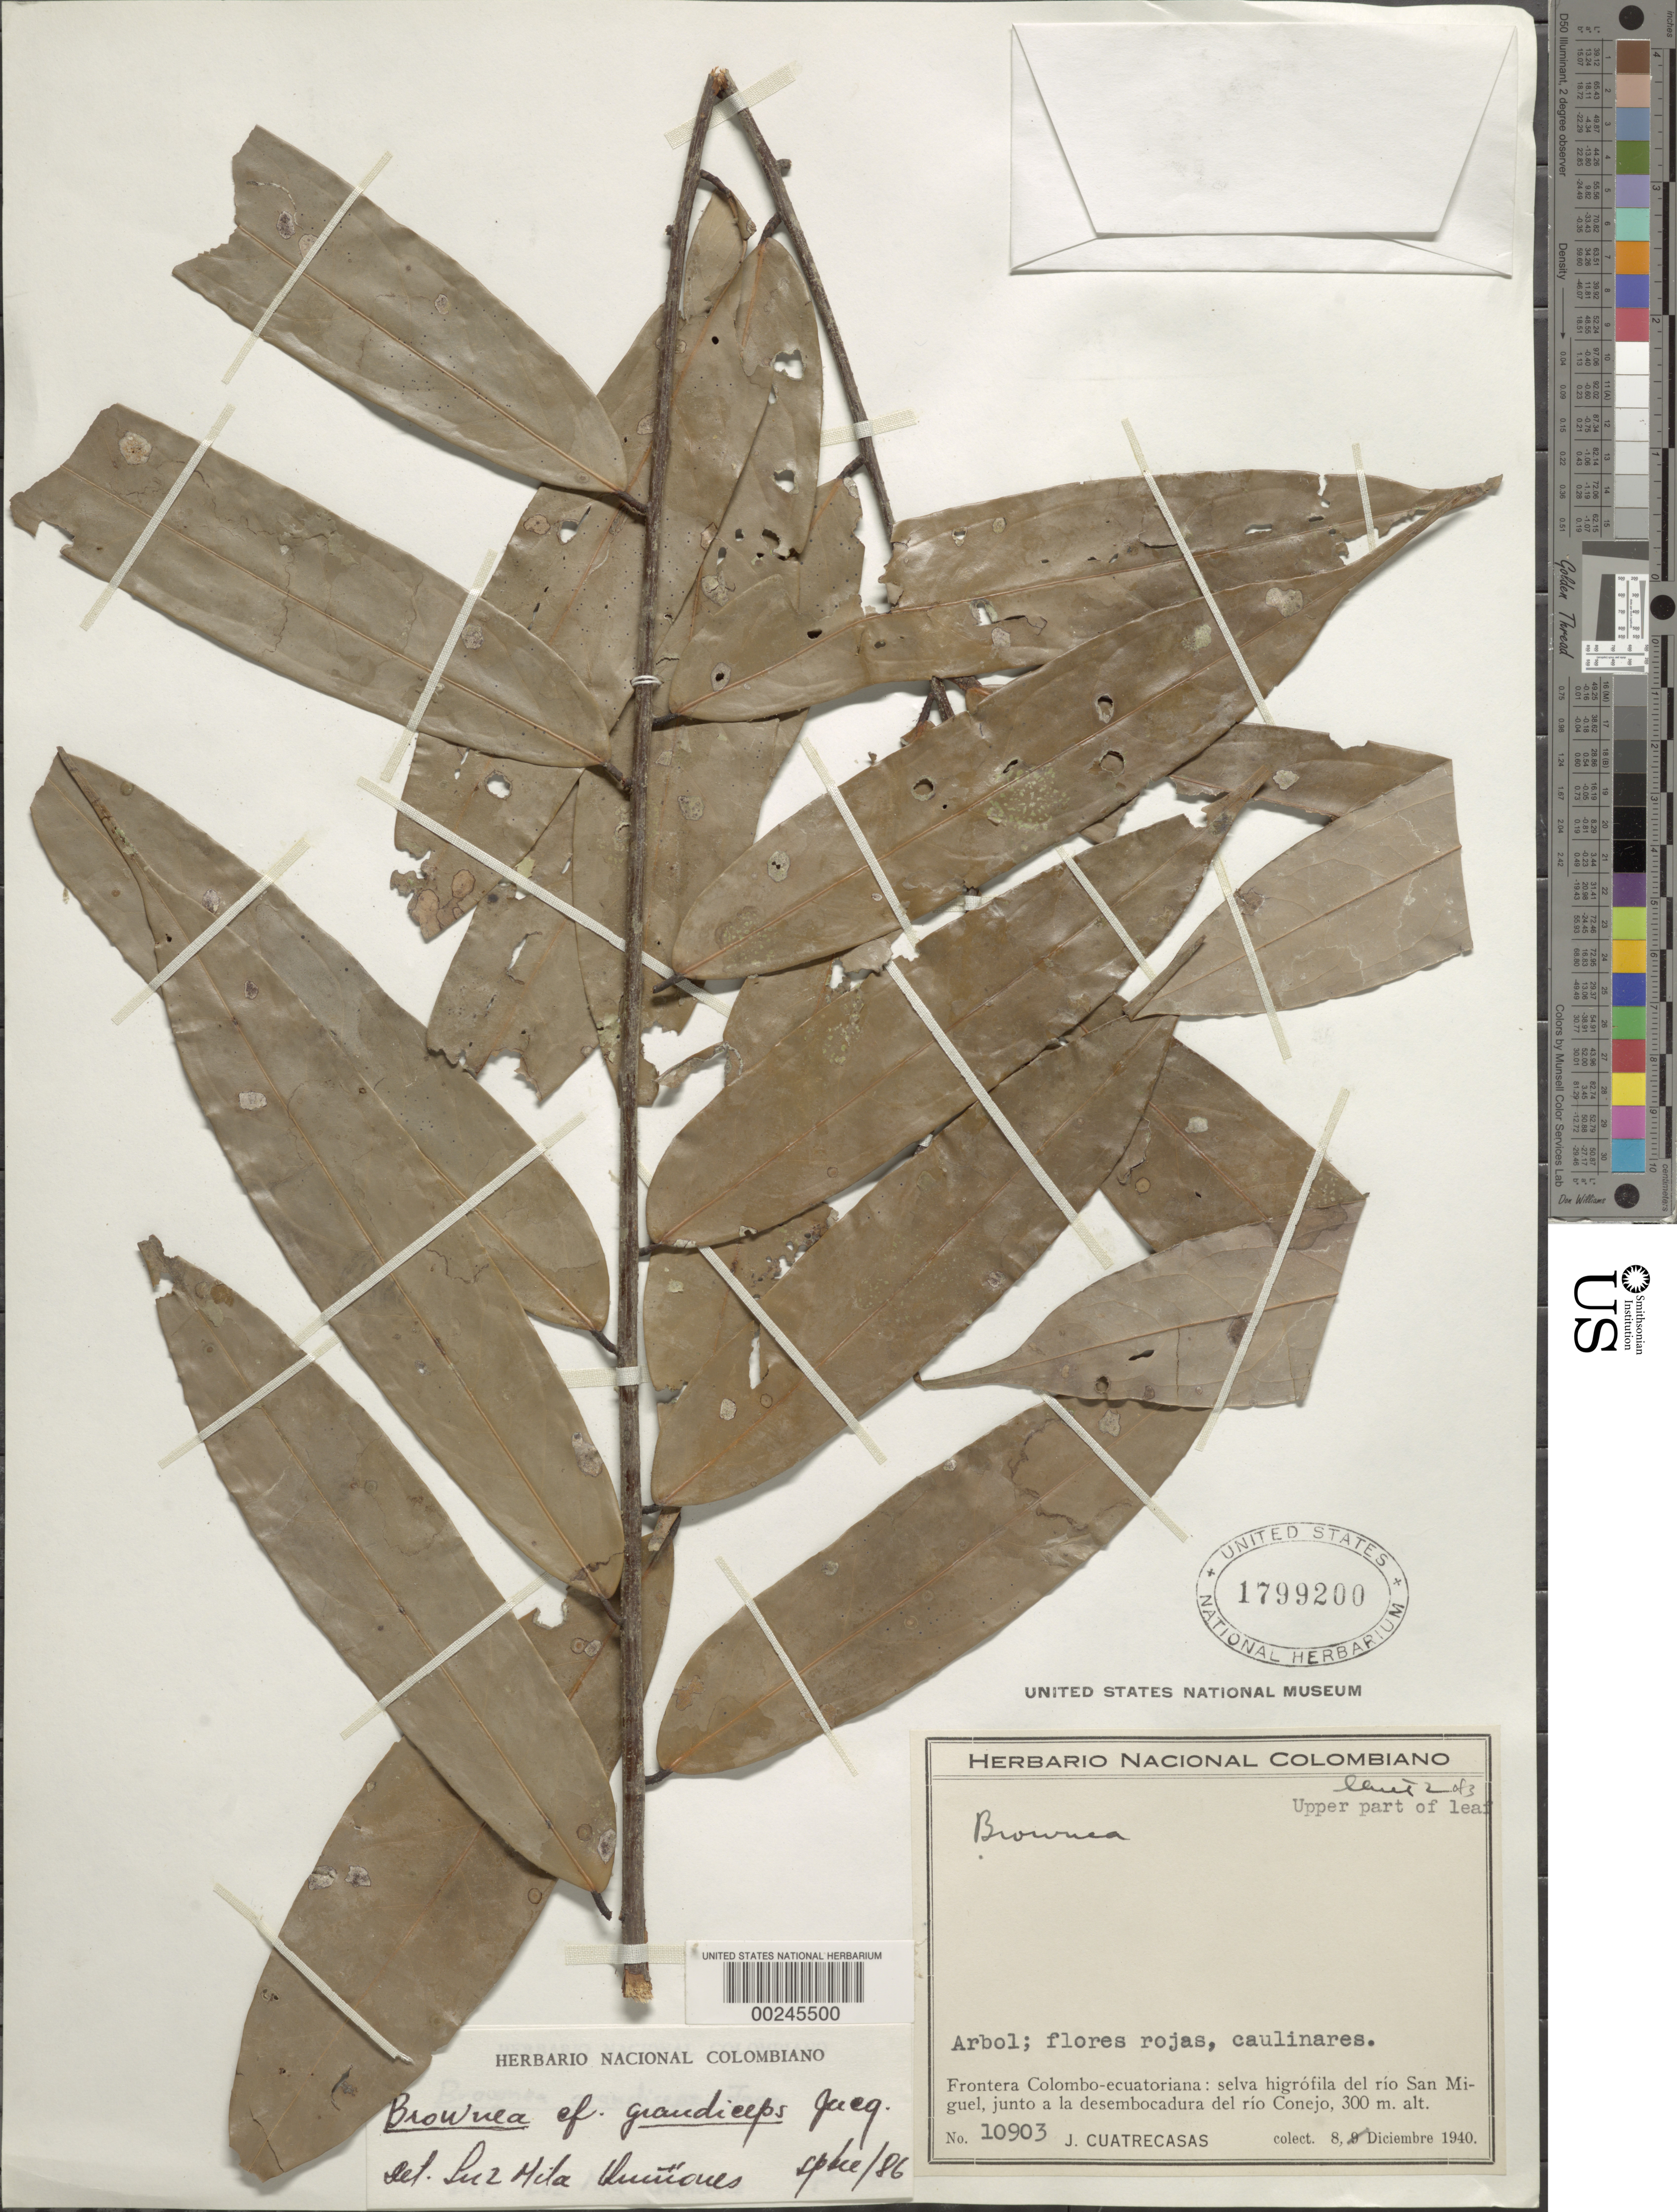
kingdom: Plantae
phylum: Tracheophyta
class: Magnoliopsida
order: Fabales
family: Fabaceae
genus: Brownea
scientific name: Brownea grandiceps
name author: Jacq.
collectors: J. Cuatrecasas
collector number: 10903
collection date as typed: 08 Dec 1940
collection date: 1940-12-08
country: Colombia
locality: Border Colombia-ecuador; Rio Sal Miguel, near the outlet of Rio Conejo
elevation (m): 300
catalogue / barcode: US 1799200